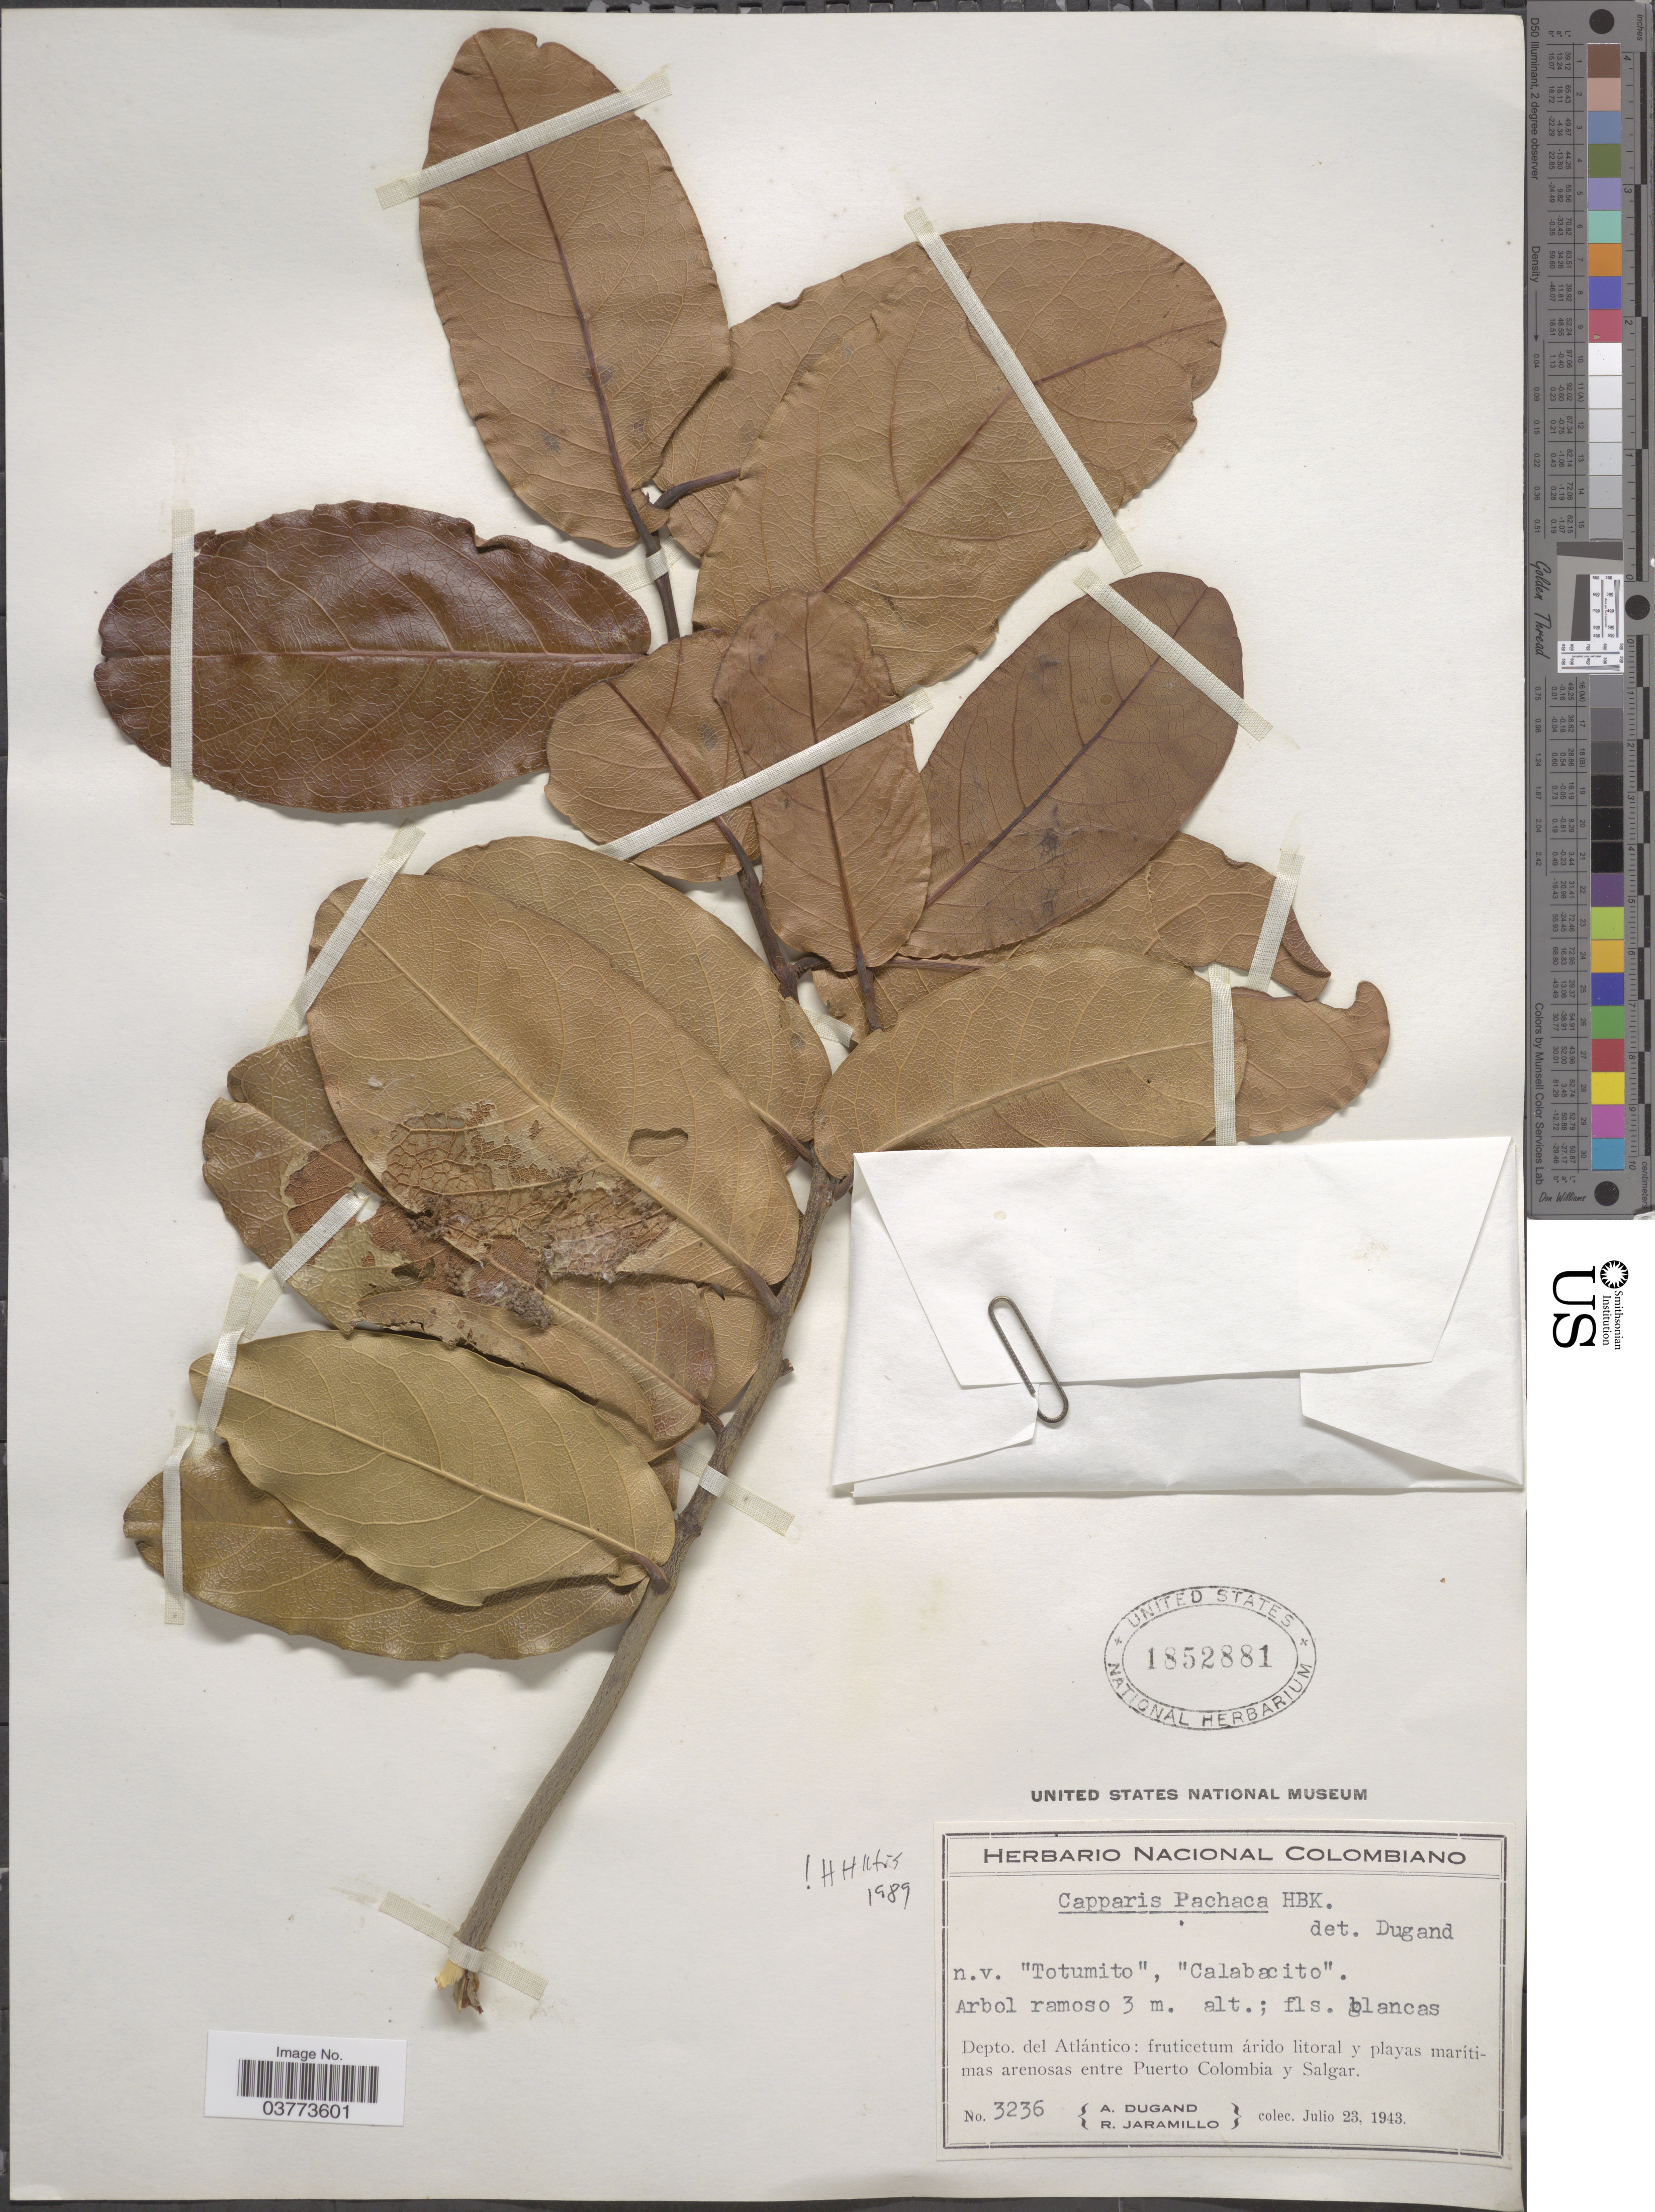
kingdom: Plantae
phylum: Tracheophyta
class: Magnoliopsida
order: Brassicales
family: Capparaceae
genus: Neocapparis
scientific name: Neocapparis pachaca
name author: (Kunth) Cornejo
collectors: A. Dugand & R. Jaramillo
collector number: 3236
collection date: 1943-07-23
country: Colombia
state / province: Atlántico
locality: Depto. del Atlántico: fruticetum árido litoral y playas marítimas arenosas entre Puerto Colombia y Salgar.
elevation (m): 3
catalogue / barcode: US 1852881